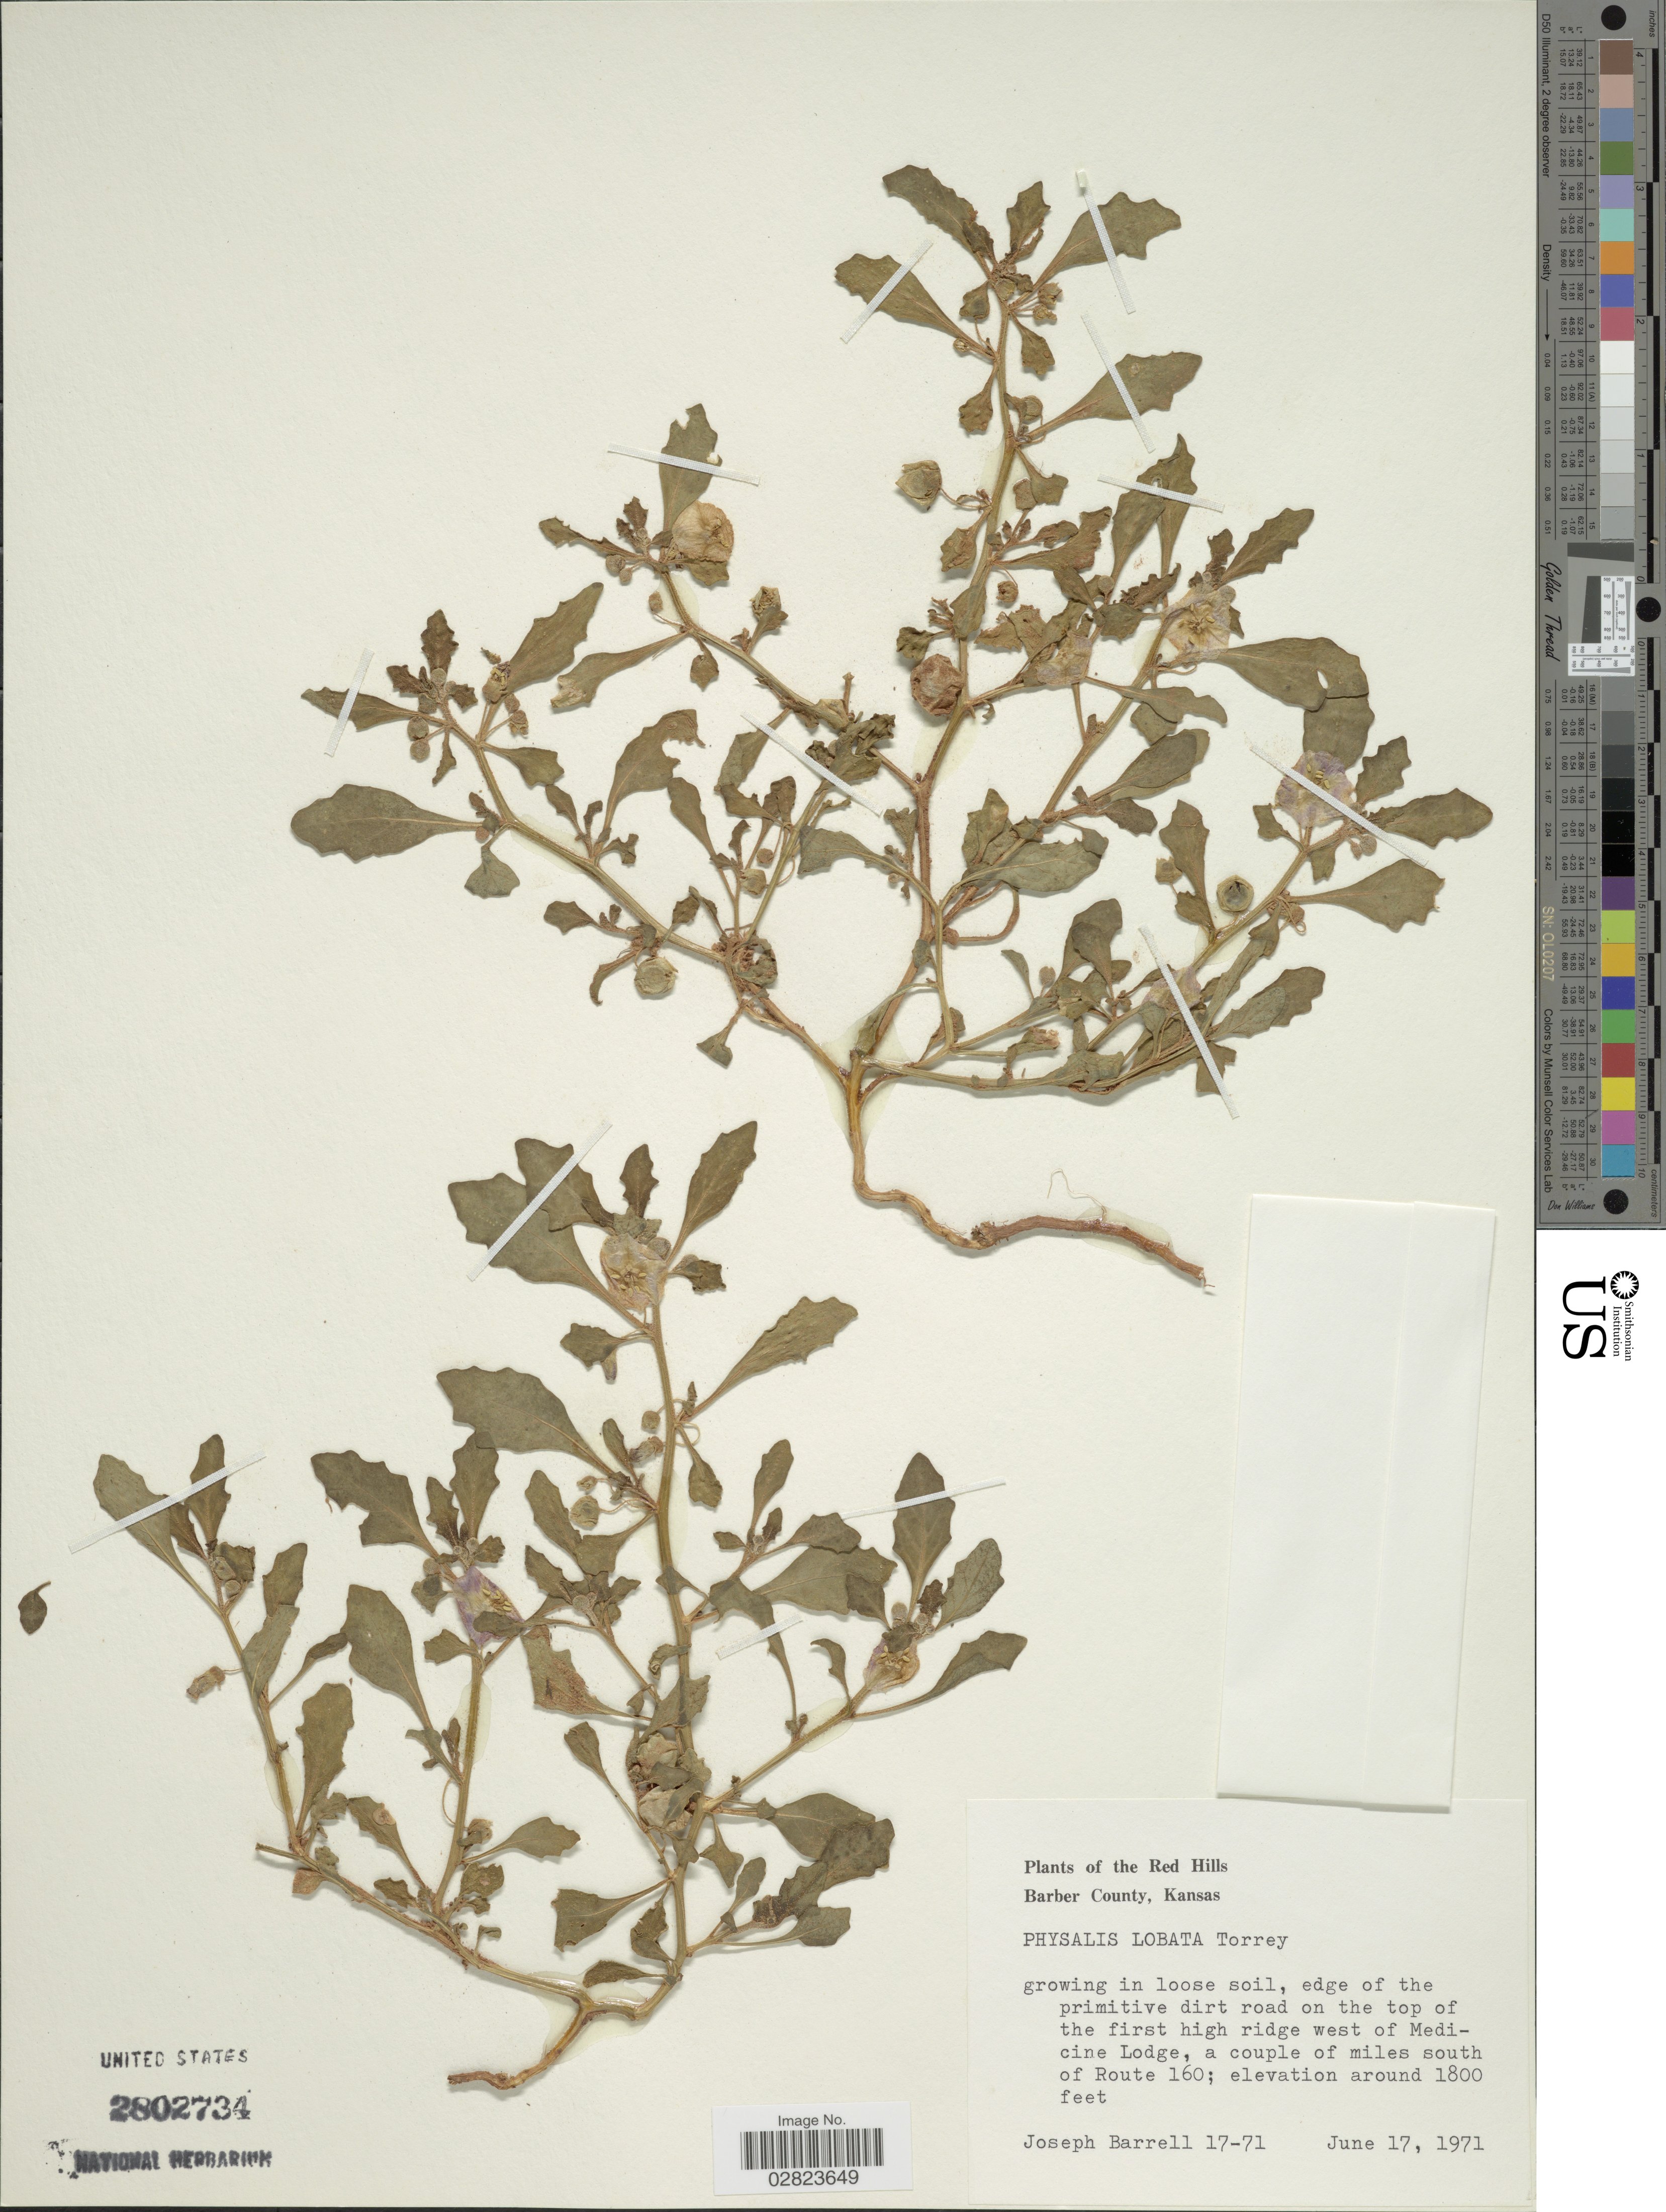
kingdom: Plantae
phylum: Tracheophyta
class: Magnoliopsida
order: Solanales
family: Solanaceae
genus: Physalis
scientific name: Physalis lobata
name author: Torr.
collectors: J. Barrell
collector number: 17-71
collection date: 1971-06-17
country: United States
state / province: Kansas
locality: Red Hills. Barber County. Edge of the primitive dirt road on the top of the first high ridge west of Medicine Lodge, a couple of miles south of Route 160.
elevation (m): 549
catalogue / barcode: US 2802734